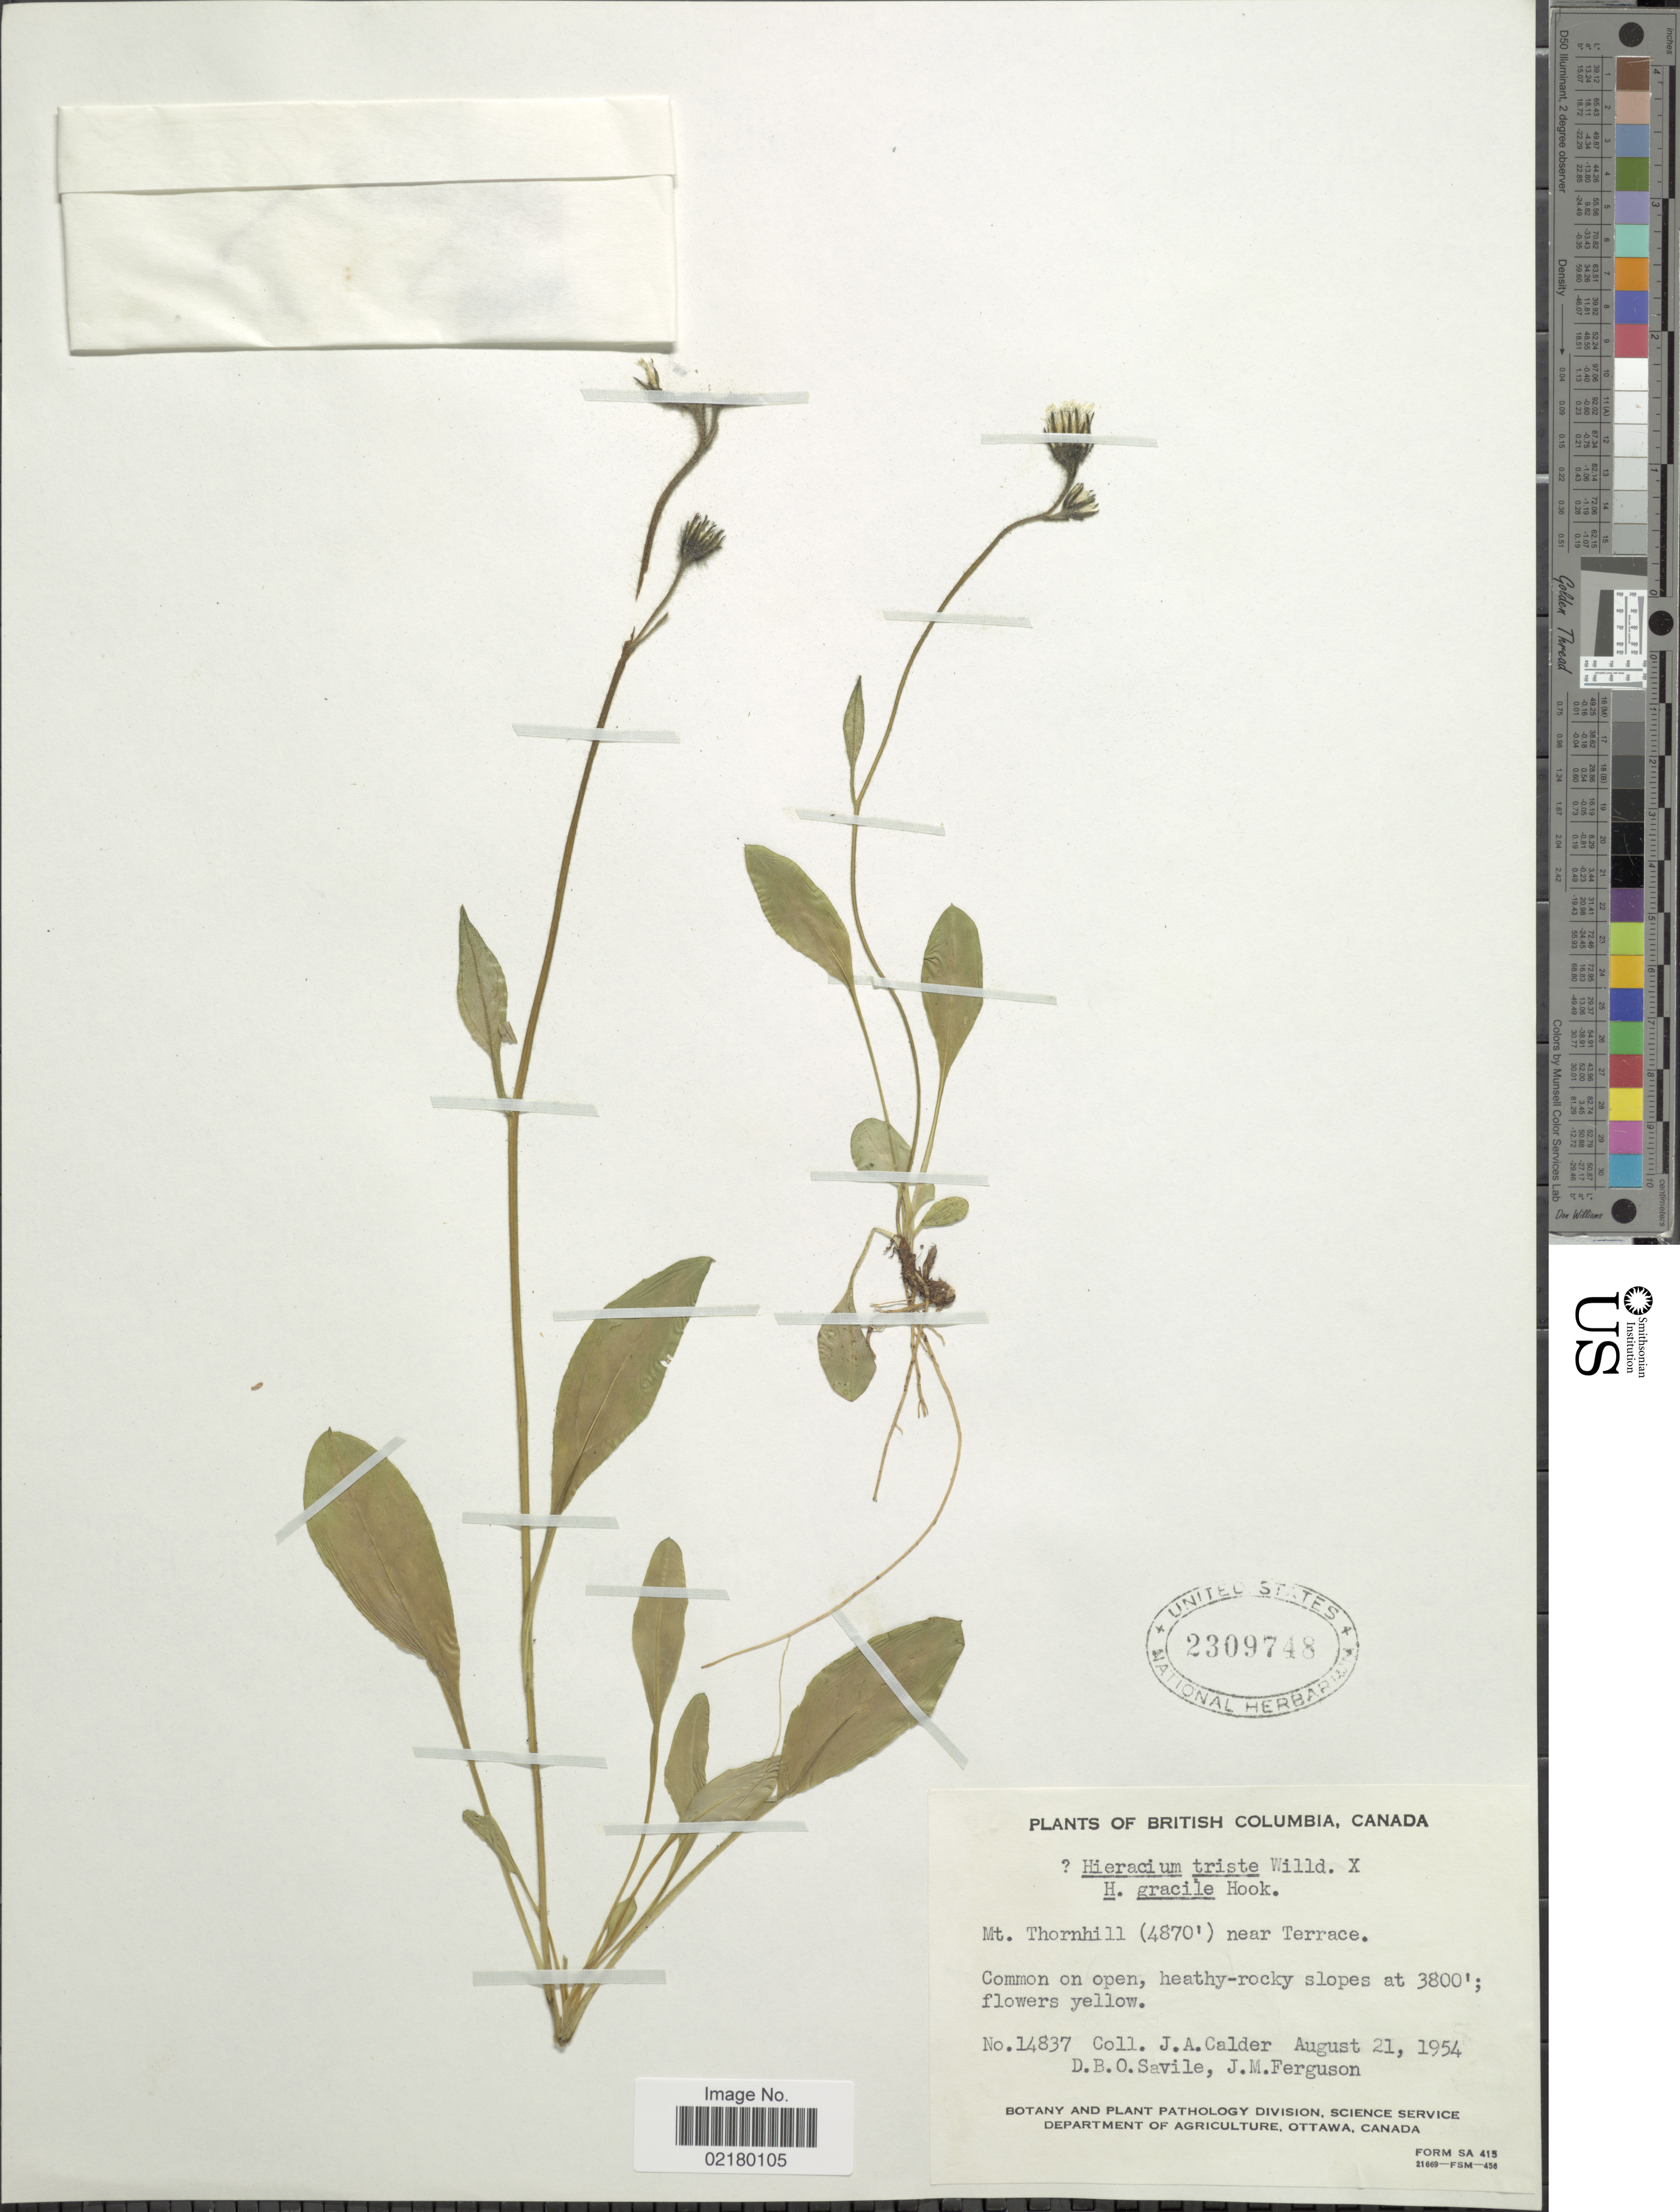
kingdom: Plantae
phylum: Tracheophyta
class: Magnoliopsida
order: Asterales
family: Asteraceae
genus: Hieracium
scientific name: Hieracium triste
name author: Willd. ex Spreng.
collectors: J. A. Calder, D. Savile & J. M. Ferguson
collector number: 14837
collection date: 1954-08-21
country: Canada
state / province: British Columbia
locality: Mt. Thornhilll (4871') near Terrace, Common on open, heathy-rocky slopes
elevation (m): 1158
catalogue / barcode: US 2309748